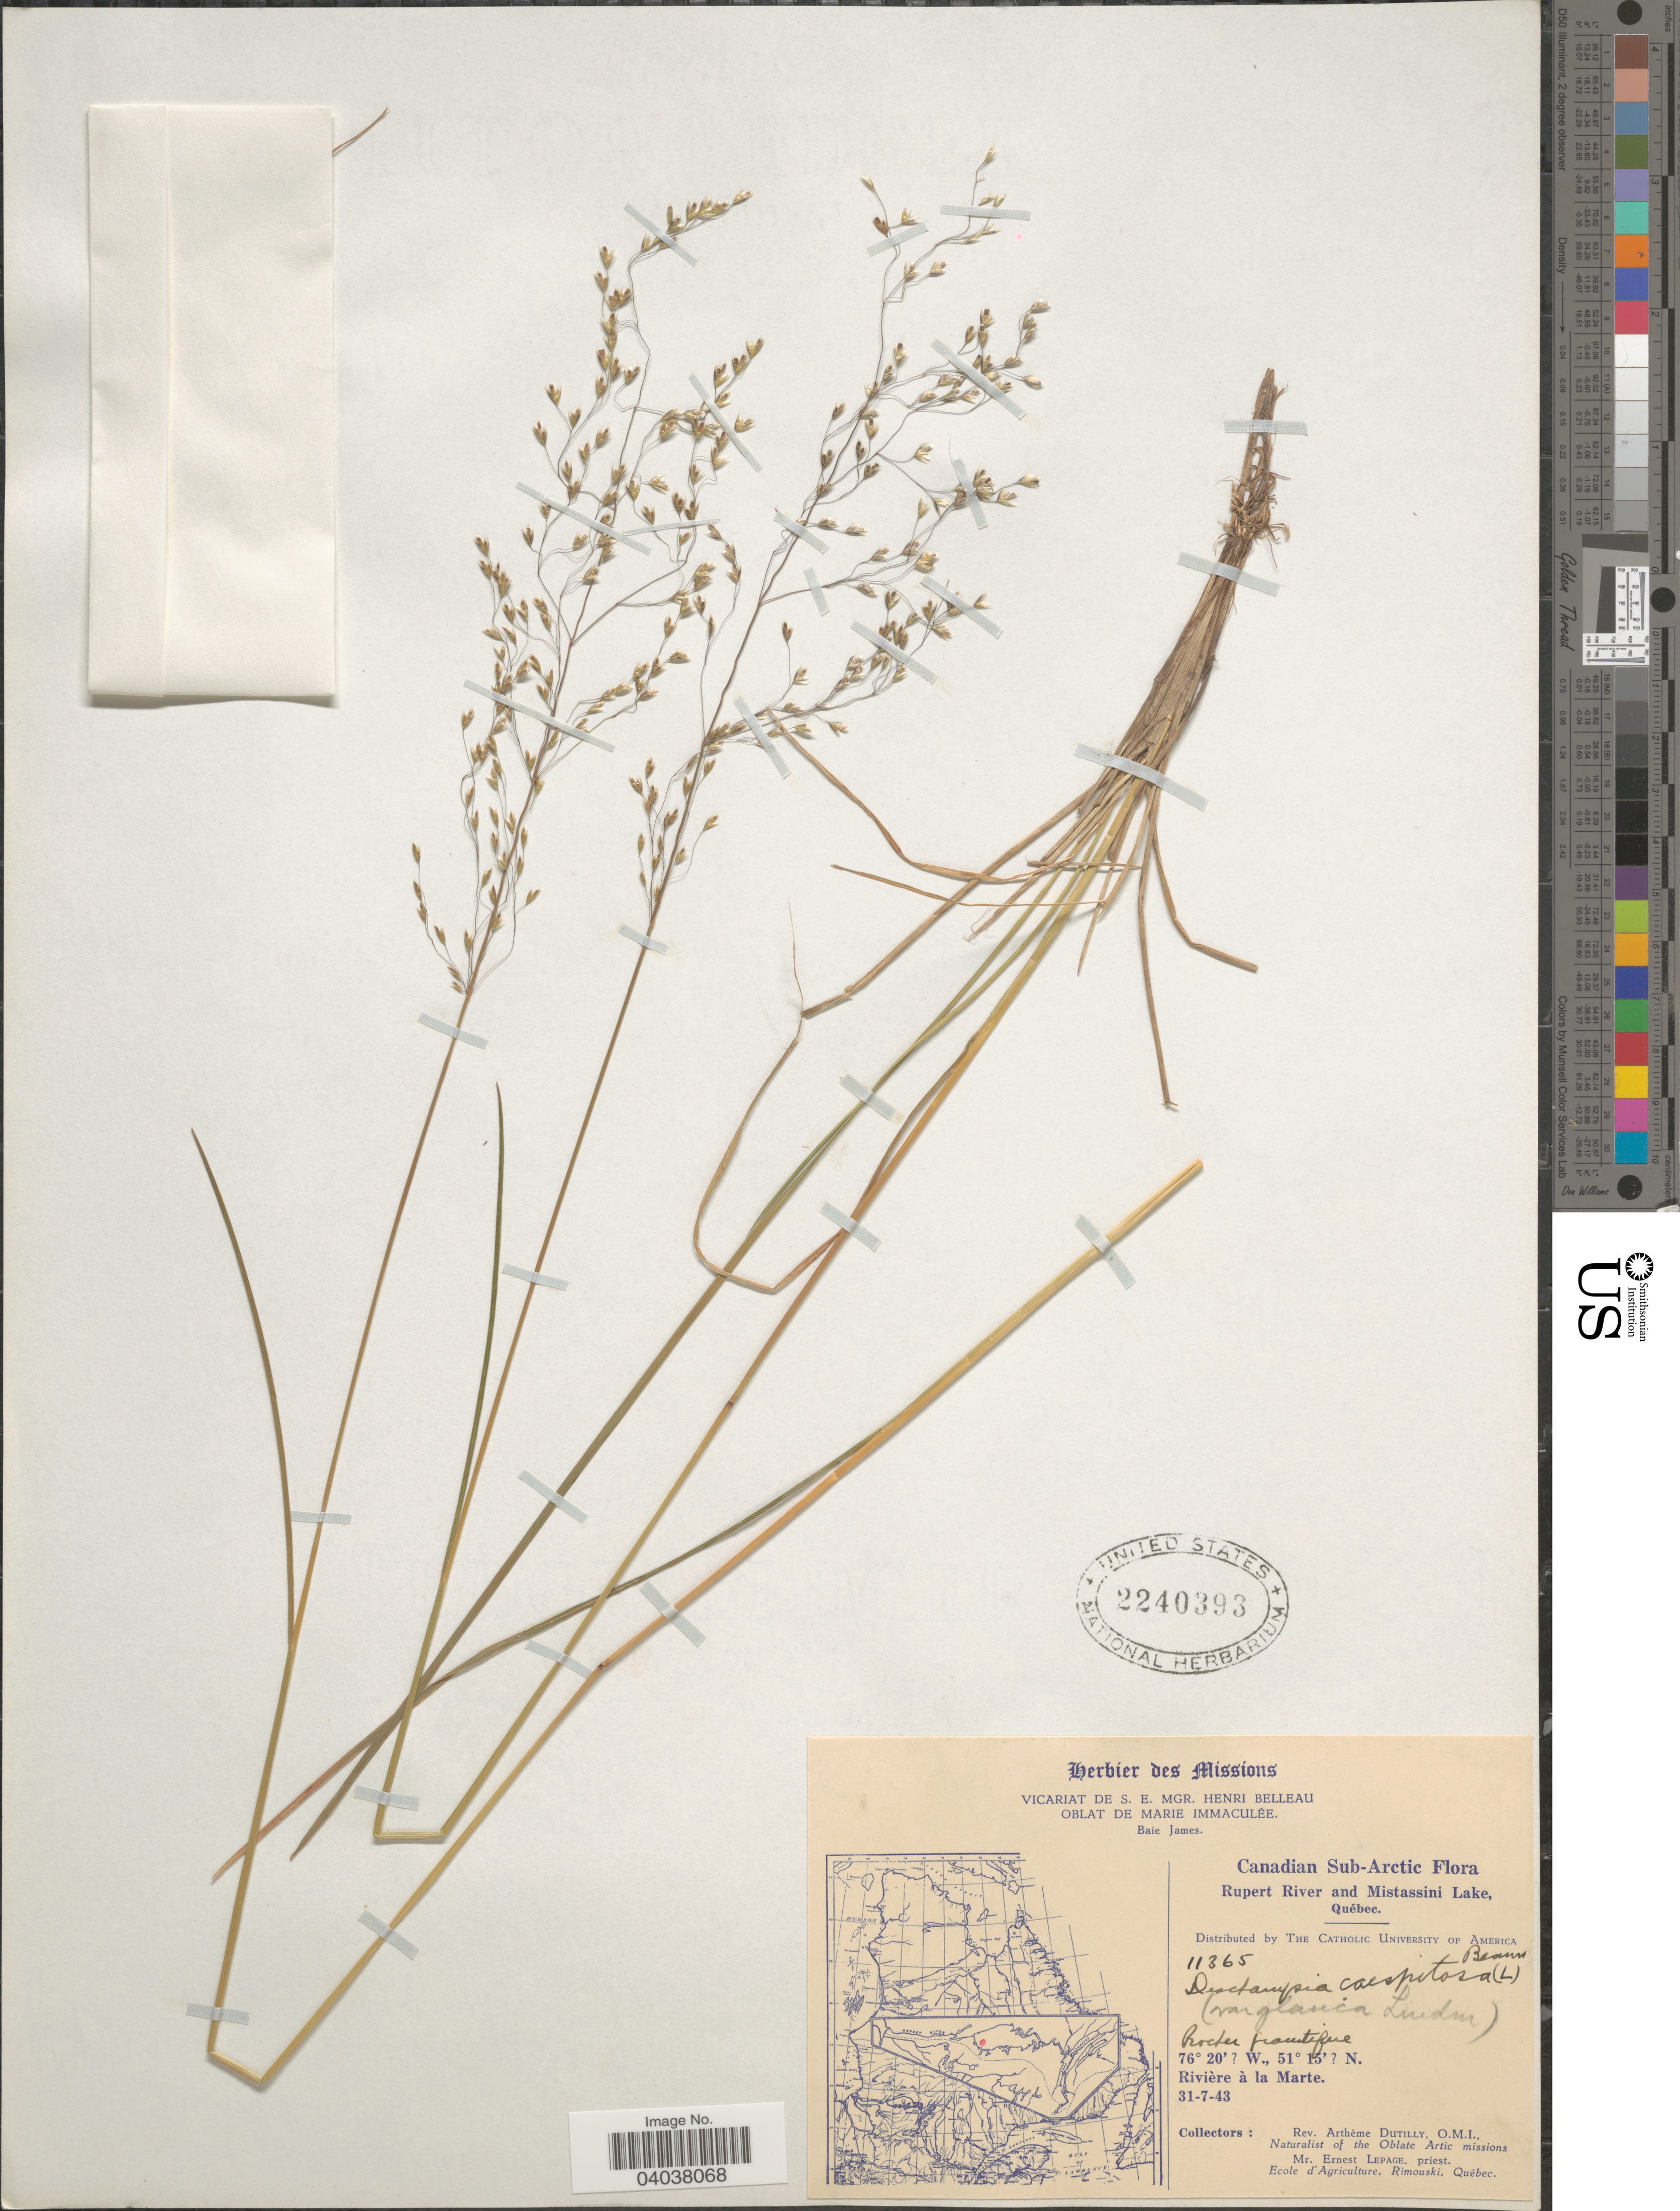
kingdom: Plantae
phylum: Tracheophyta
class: Liliopsida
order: Poales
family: Poaceae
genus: Deschampsia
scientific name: Deschampsia cespitosa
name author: (L.) P. Beauv.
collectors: A. Dutilly & E. Lepage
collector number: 11365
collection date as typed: Transcribed d/m/y: 31/7/43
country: Canada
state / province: Quebec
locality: Canadian Sub-Arctic. Rupert River and Mistassini Lake. Rivière à la Marte.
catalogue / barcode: US 2240393